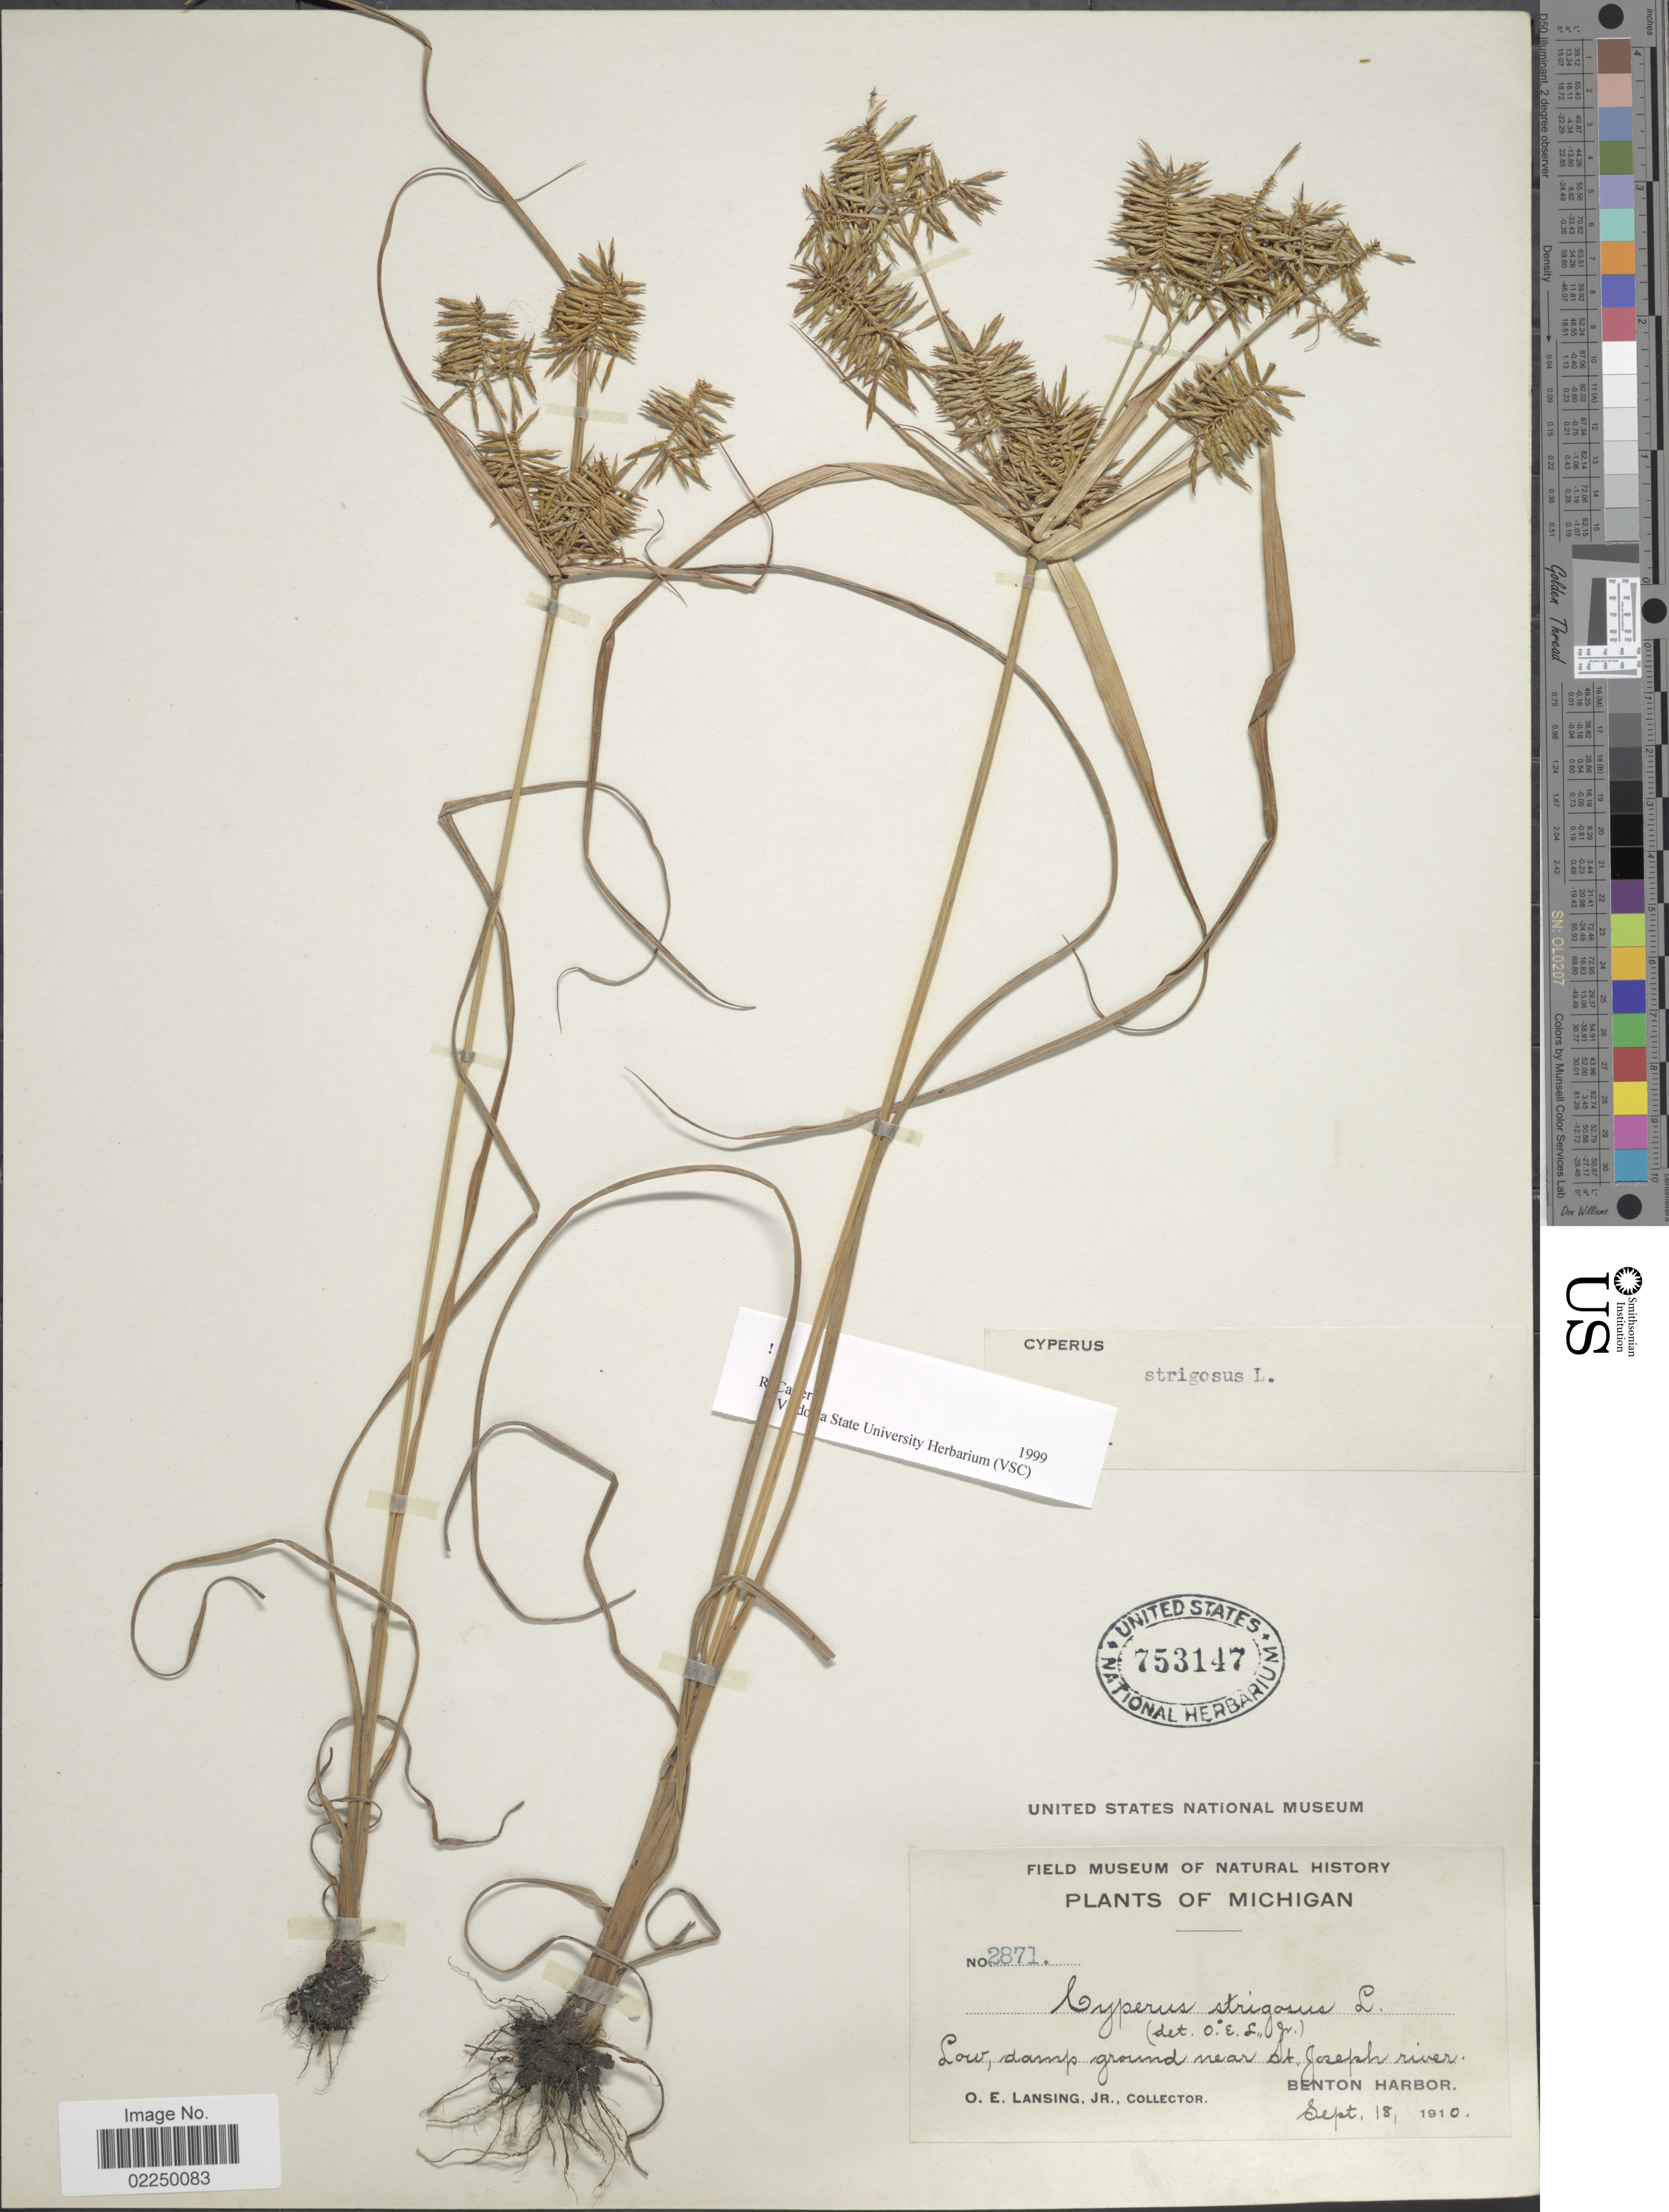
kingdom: Plantae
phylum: Tracheophyta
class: Liliopsida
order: Poales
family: Cyperaceae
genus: Cyperus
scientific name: Cyperus strigosus L.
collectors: O. Lansing Jr.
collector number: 2871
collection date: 1910-09-18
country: United States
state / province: Michigan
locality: Low, damp ground near St. Jospeh river, Benton Harbor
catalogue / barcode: US 753147